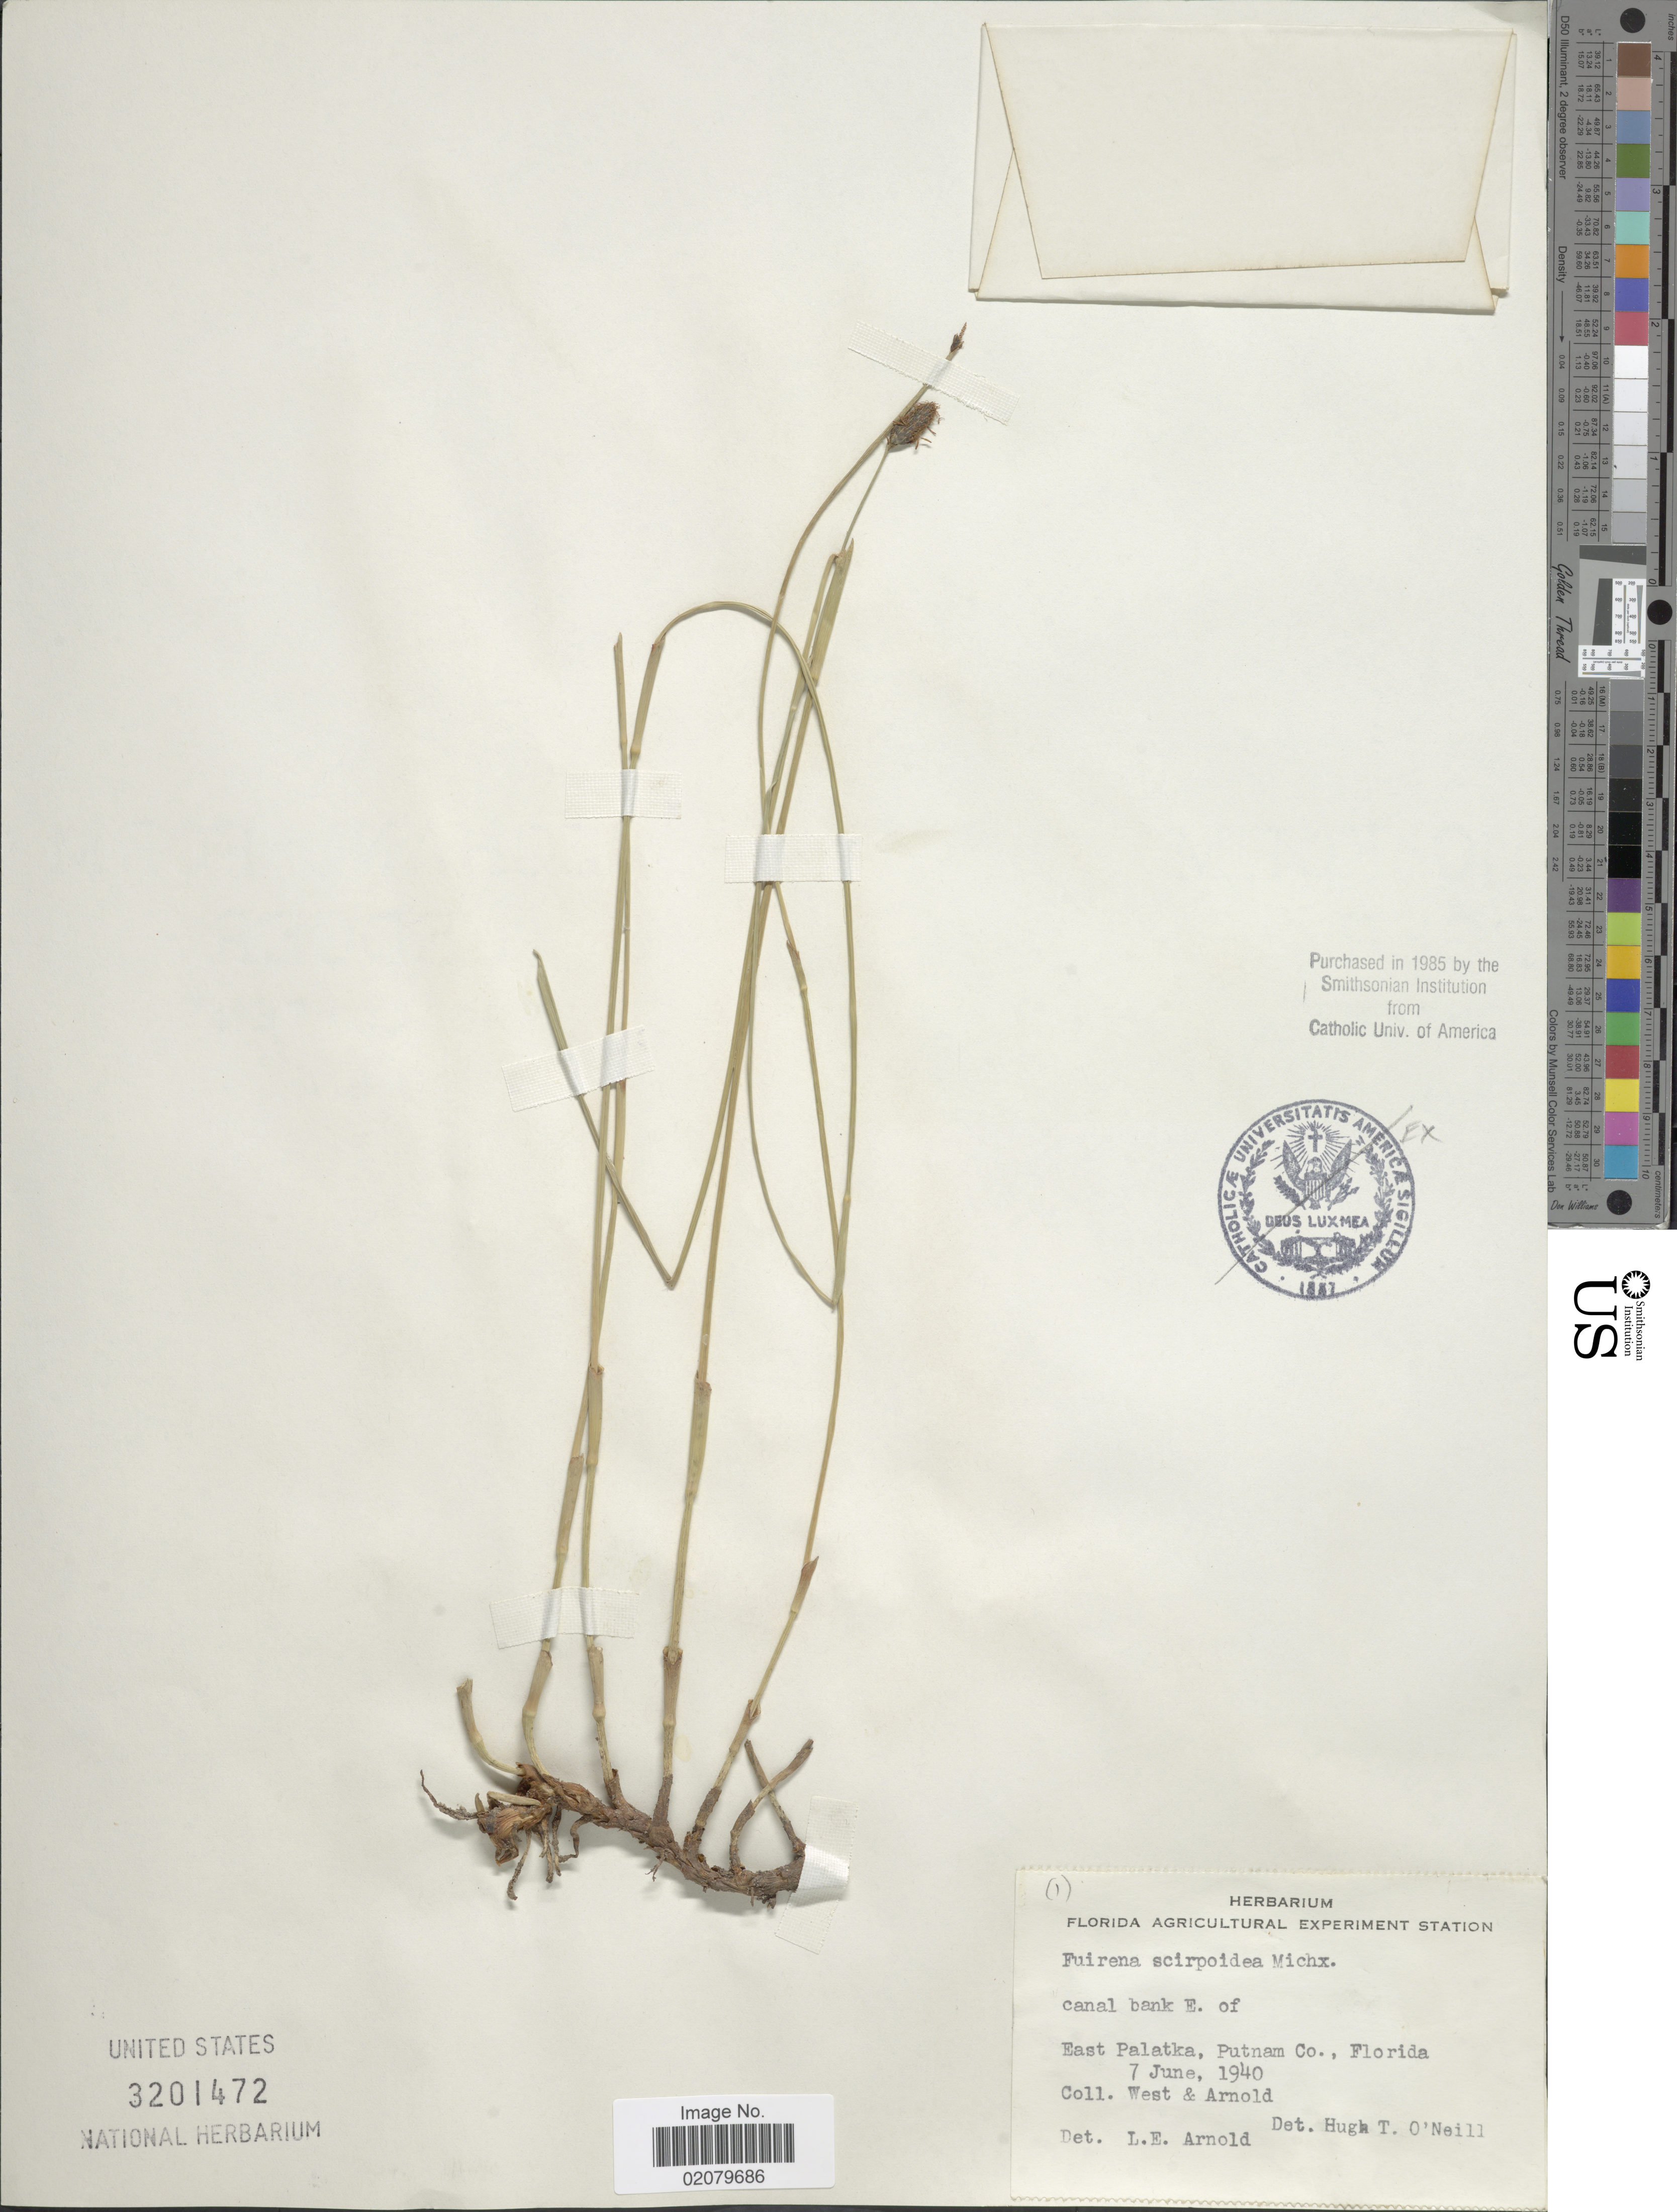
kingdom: Plantae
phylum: Tracheophyta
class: Liliopsida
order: Poales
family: Cyperaceae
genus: Fuirena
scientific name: Fuirena scirpoidea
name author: Michx.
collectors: -. West & -. Arnold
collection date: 1940-06-07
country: United States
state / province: Florida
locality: Canal bank E. of East Palatka, Putnam Co.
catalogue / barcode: US 3201472